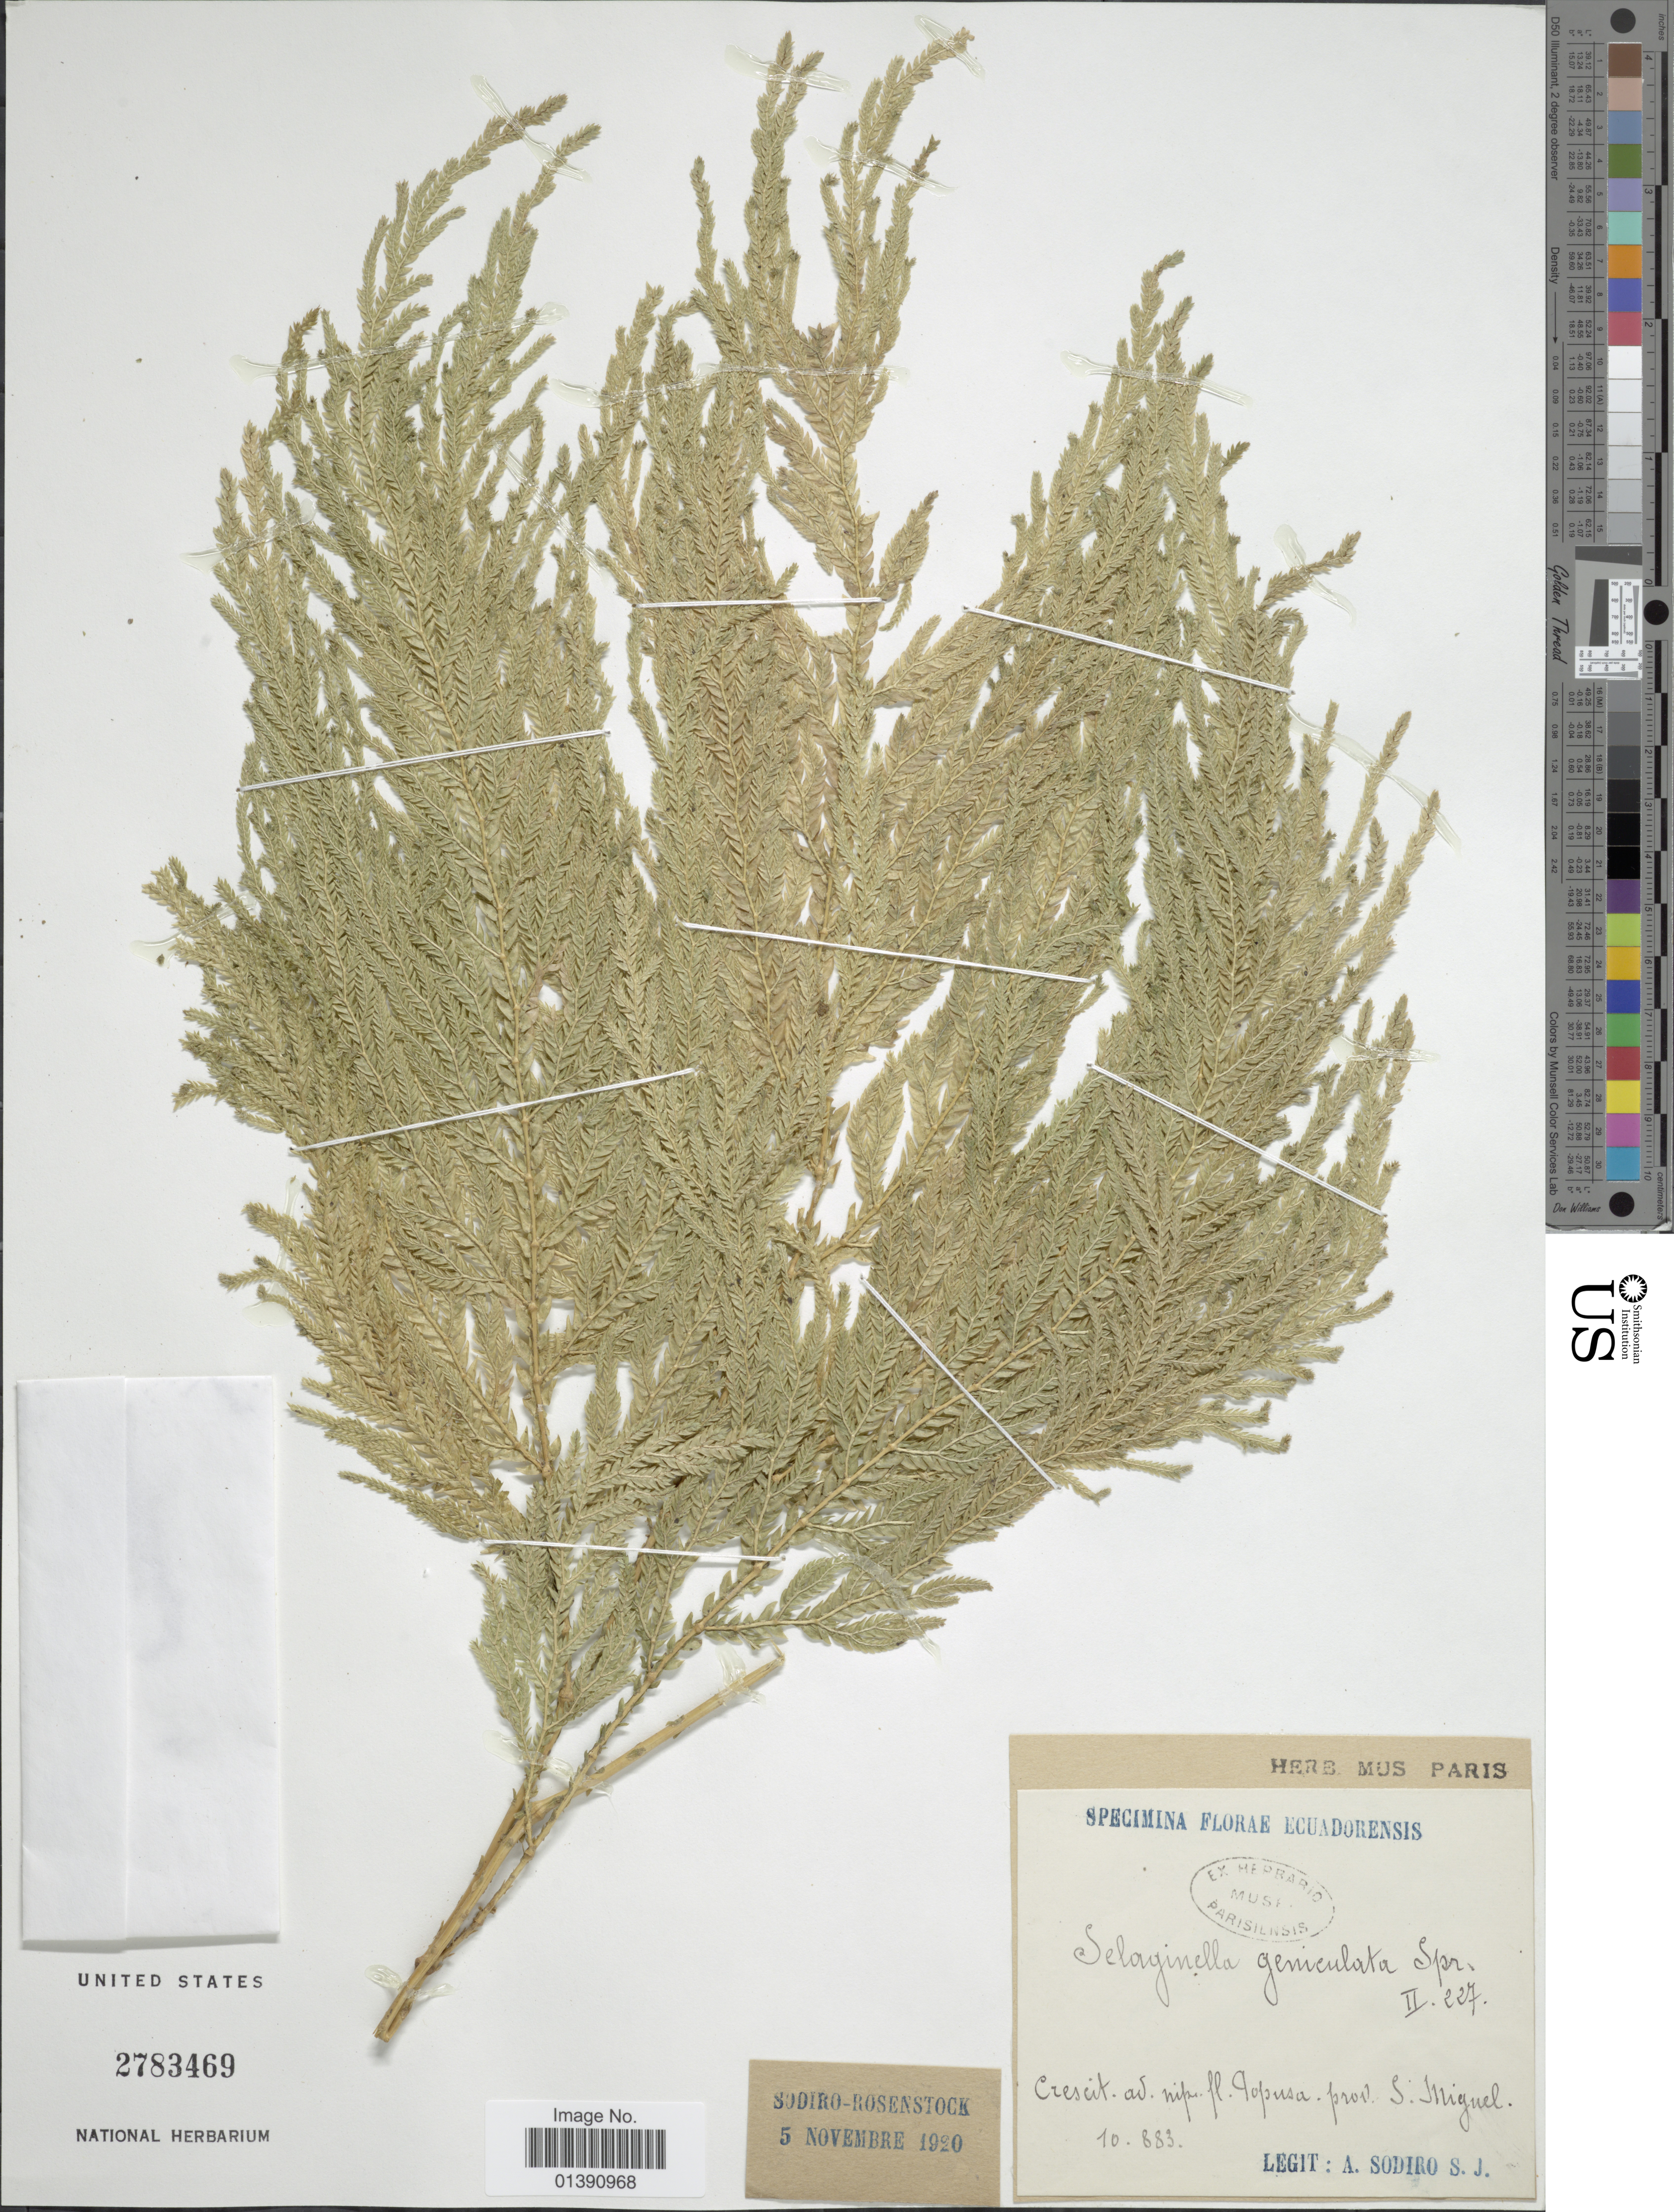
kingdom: Plantae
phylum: Tracheophyta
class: Lycopodiopsida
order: Selaginellales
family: Selaginellaceae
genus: Selaginella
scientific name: Selaginella geniculata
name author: (C. Presl) Spring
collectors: A. Sodiro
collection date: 1883-10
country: Ecuador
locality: Crescit ad nipo fl Topusa prov. S Miguel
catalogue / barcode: US 2783469